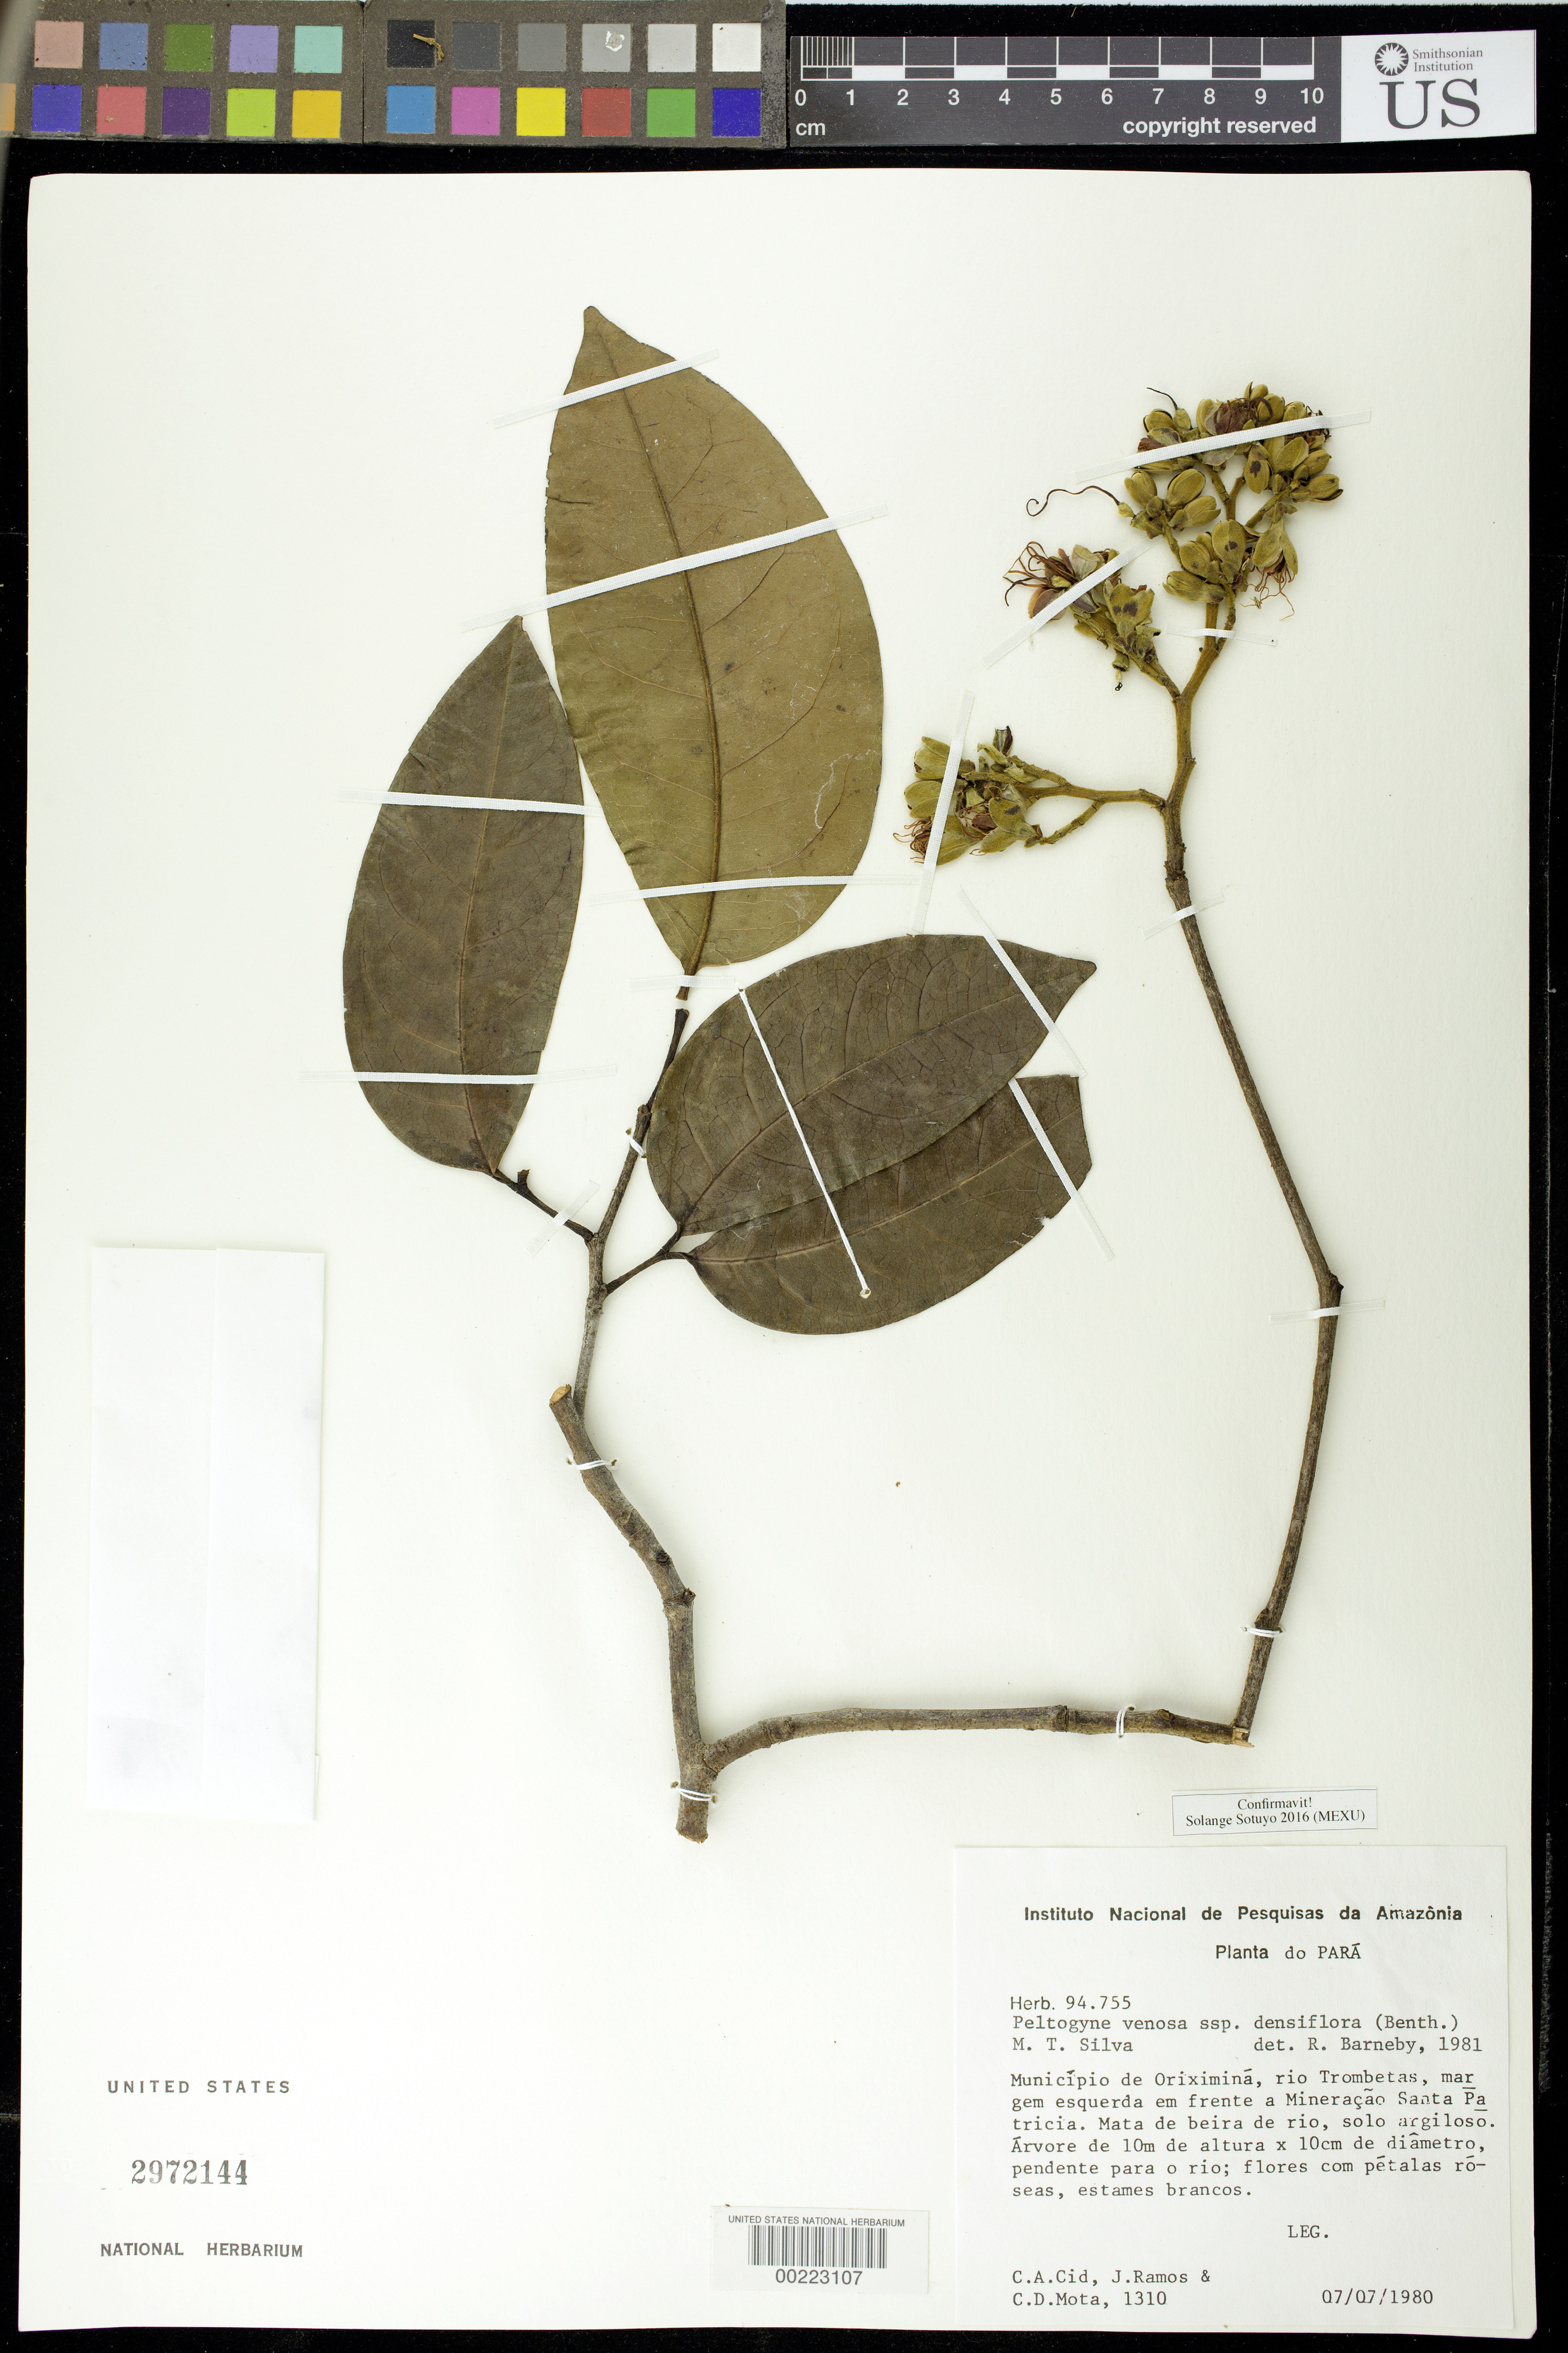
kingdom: Plantae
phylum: Tracheophyta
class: Magnoliopsida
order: Fabales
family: Fabaceae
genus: Peltogyne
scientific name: Peltogyne venosa subsp. densiflora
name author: (Spruce ex Benth.) M.F. Silva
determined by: Sotuyo, Solange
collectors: C. A. Cid Ferreira, J. F. Ramos & C. D. Mota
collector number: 1310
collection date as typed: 07 Jul 1980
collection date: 1980-07-07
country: Brazil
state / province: Pará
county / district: Oriximiná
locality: Rio trombetas, left edge in front of mineracao santa patricia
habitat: Forest on the bank of the river; sandy ground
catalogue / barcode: US 2972144